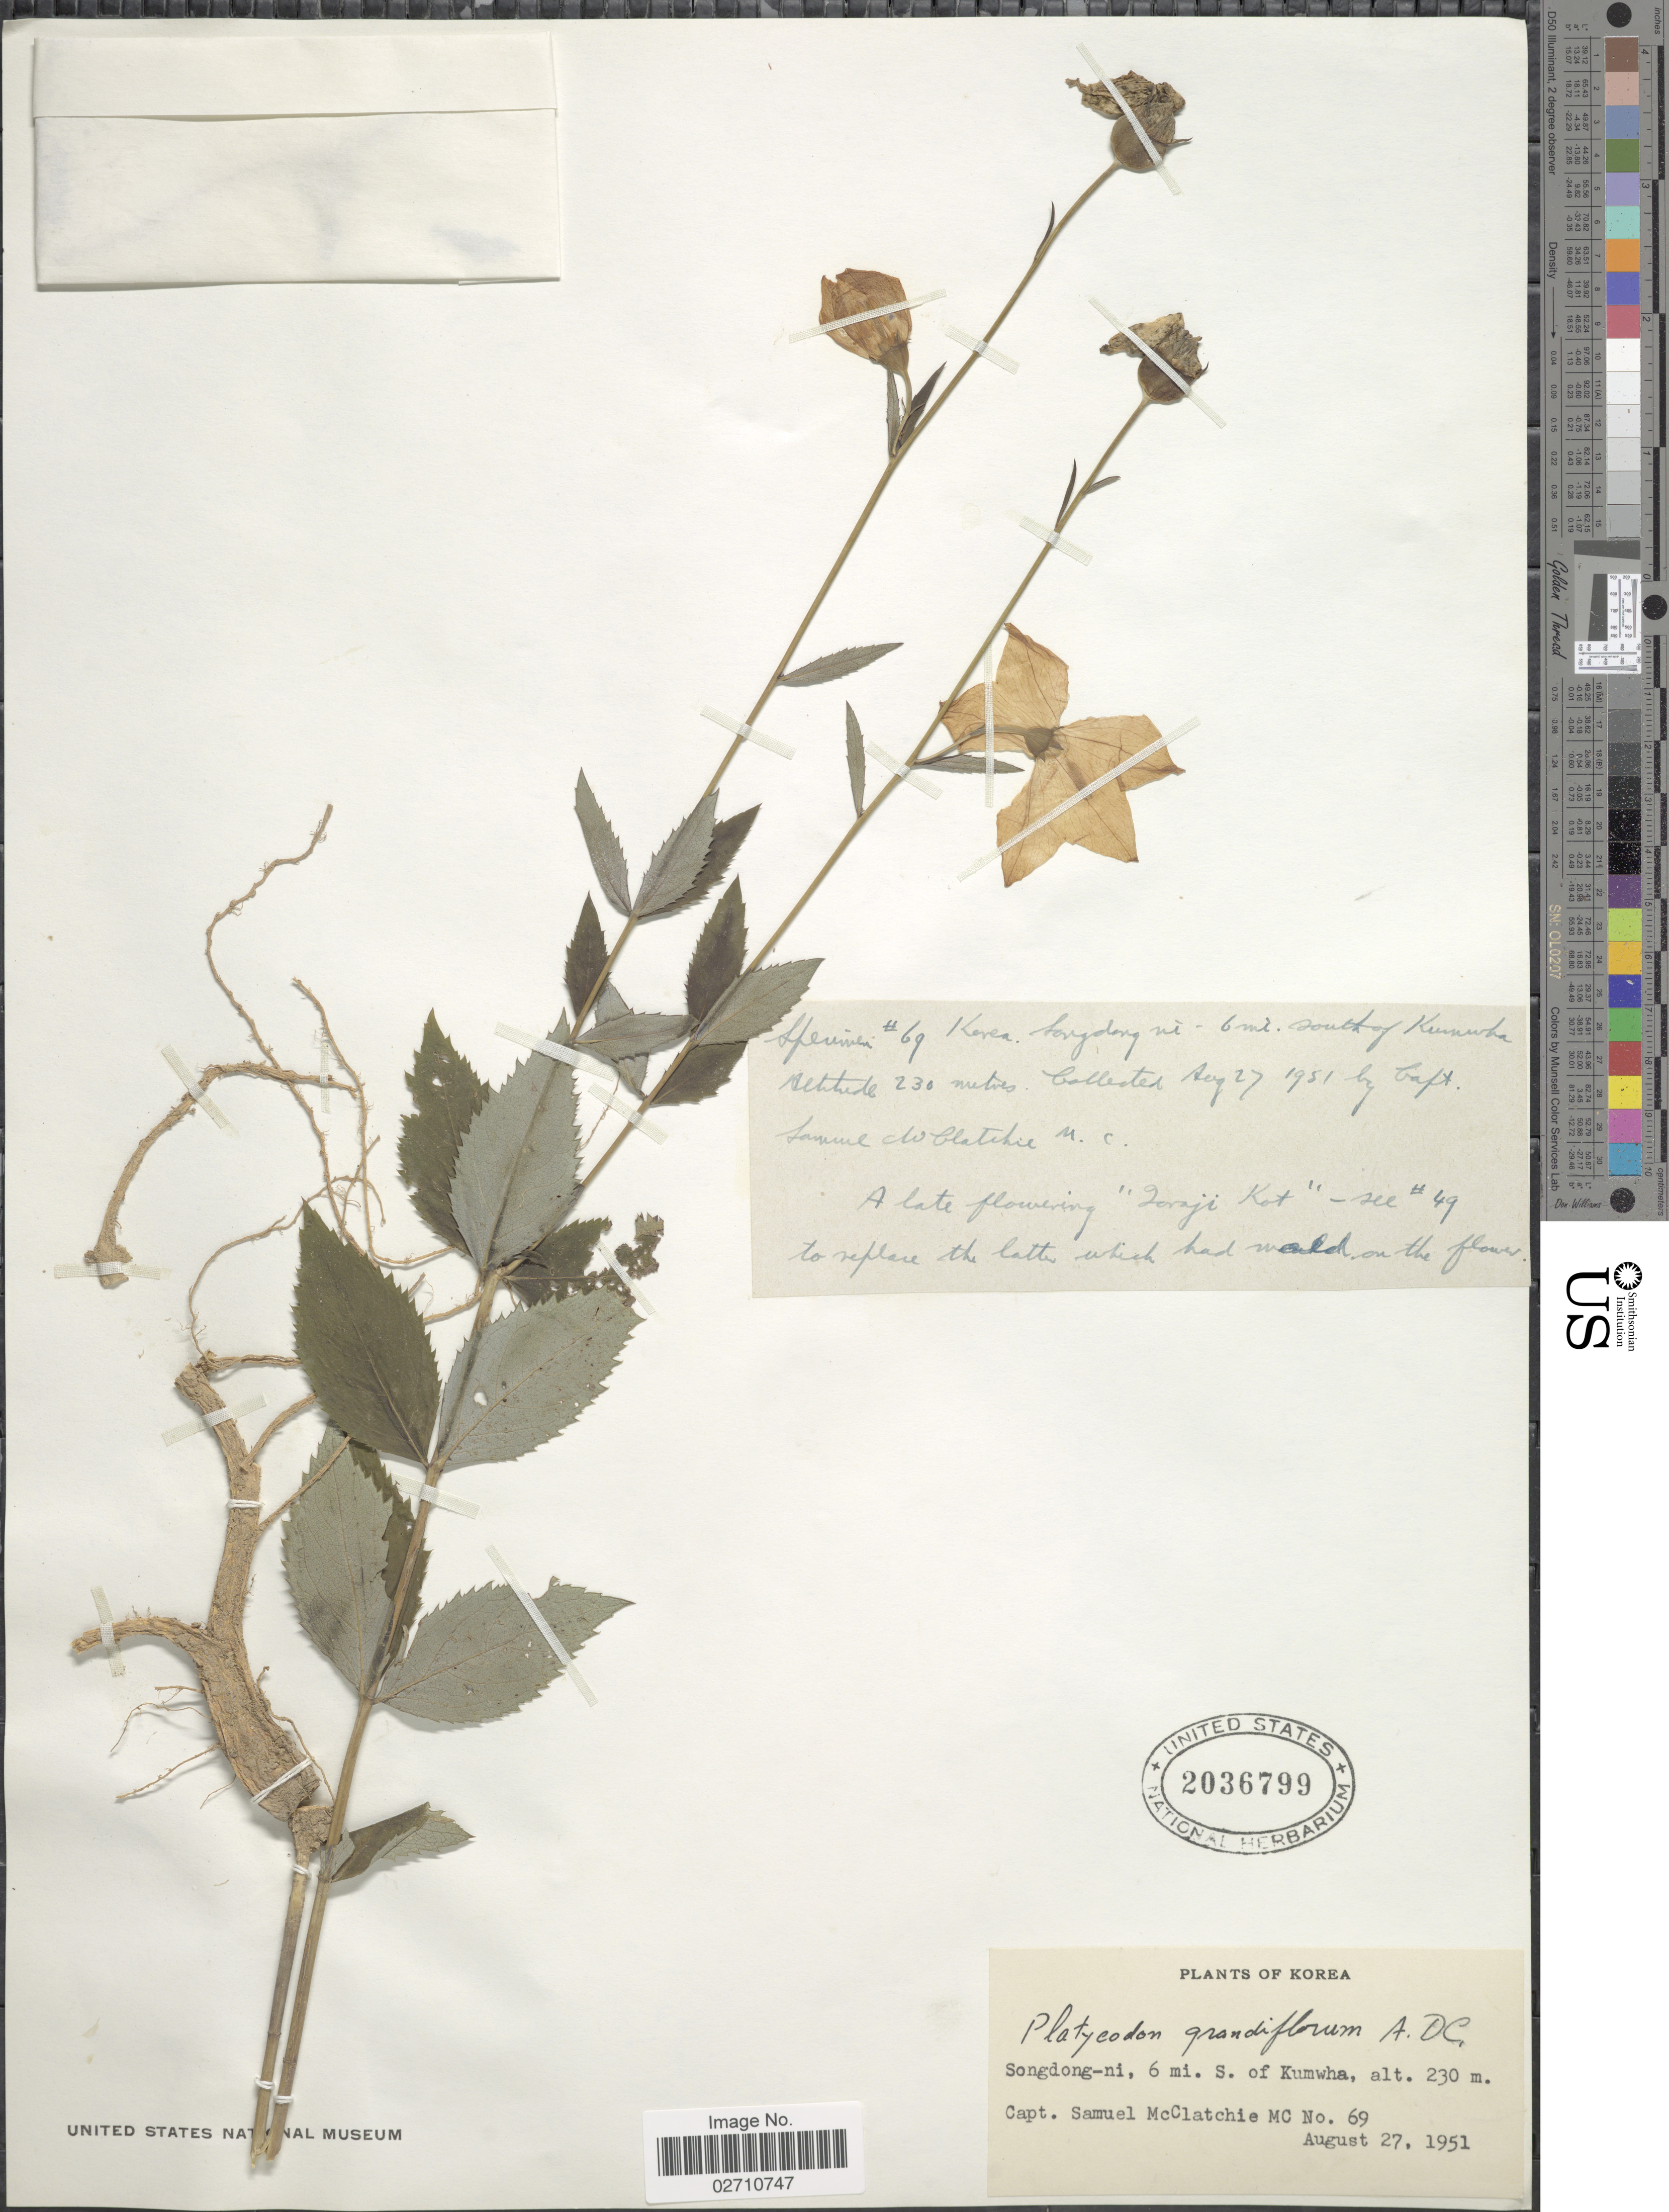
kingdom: Plantae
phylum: Tracheophyta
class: Magnoliopsida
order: Asterales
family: Campanulaceae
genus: Platycodon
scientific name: Platycodon grandiflorus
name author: (Jacq.) A. DC.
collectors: S. McClatchie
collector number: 69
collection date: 1951-08-27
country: South Korea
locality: Songdong-ni, 6 mi. S. of Kumwha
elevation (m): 230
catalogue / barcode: US 2036799